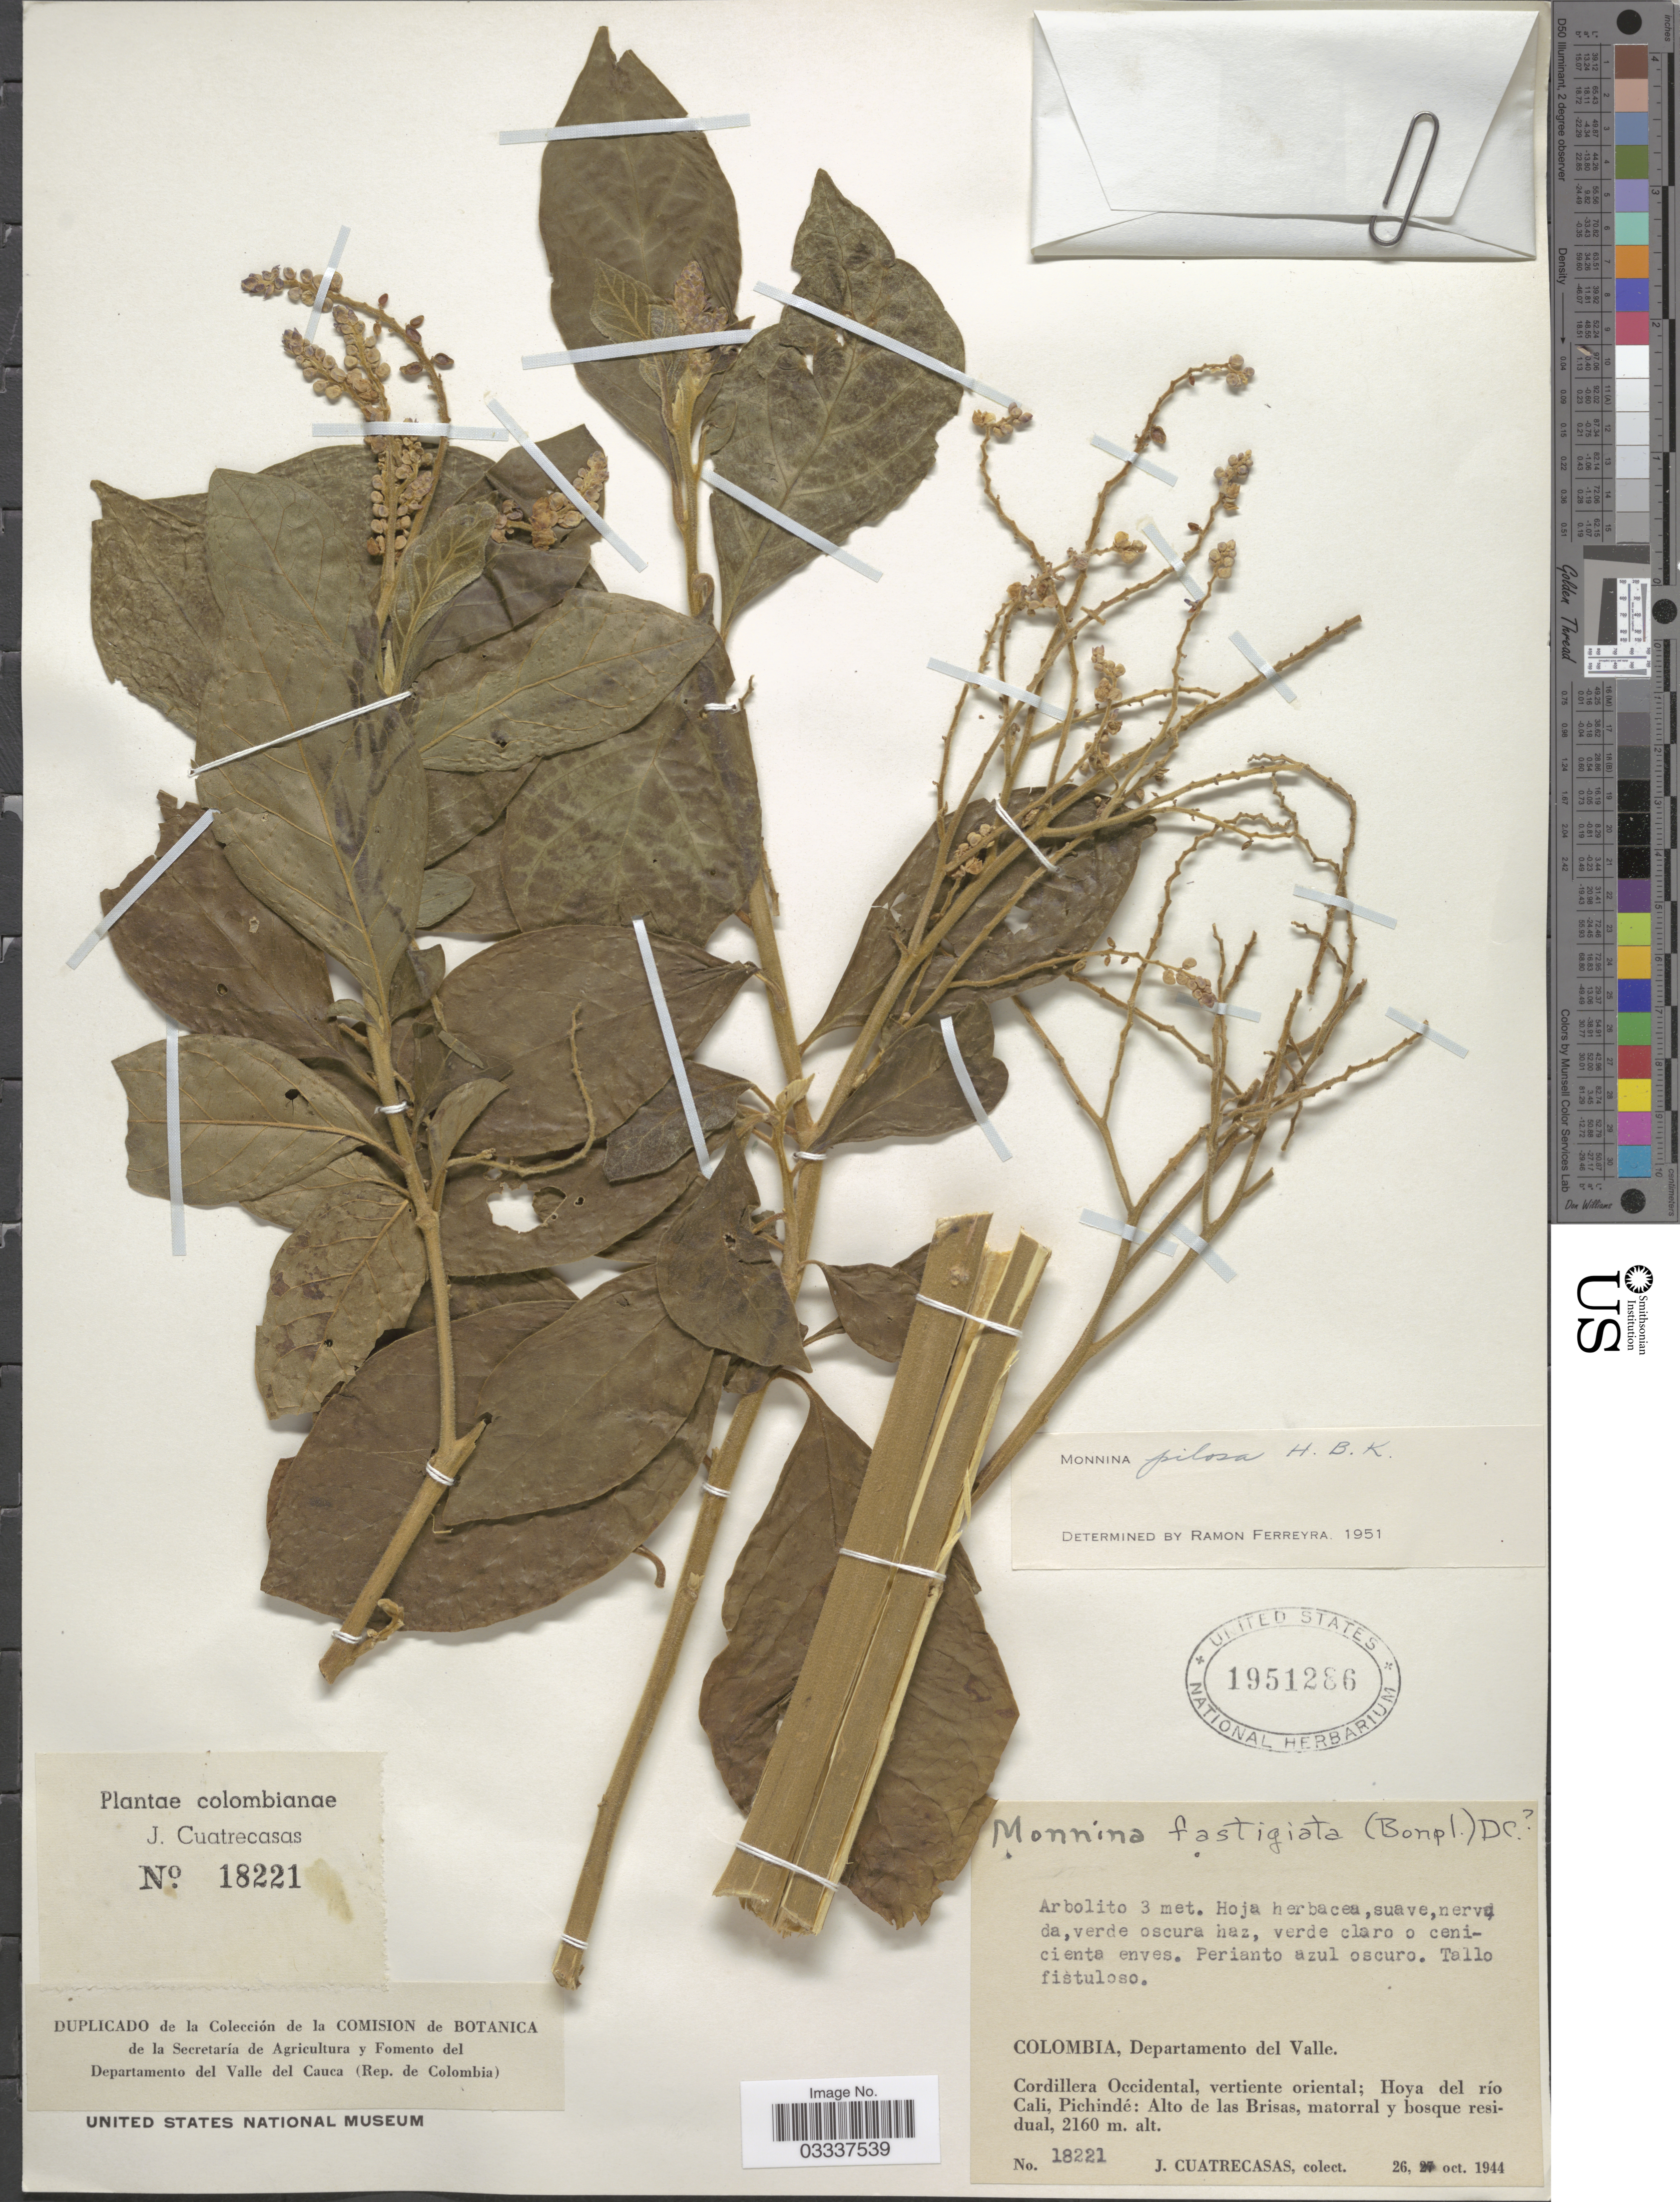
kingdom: Plantae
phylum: Tracheophyta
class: Magnoliopsida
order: Fabales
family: Polygalaceae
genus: Monnina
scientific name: Monnina hirta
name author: (Bonpl.) B. Eriksen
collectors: J. Cuatrecasas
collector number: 18221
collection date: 1944-10-26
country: Colombia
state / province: Valle del Cauca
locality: Departamento del Valle. Cordillera Occidental, vertiente oriental; Hoya del río Cali, Pichindé: Alto de las Brisas.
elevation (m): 2160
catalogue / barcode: US 1951286